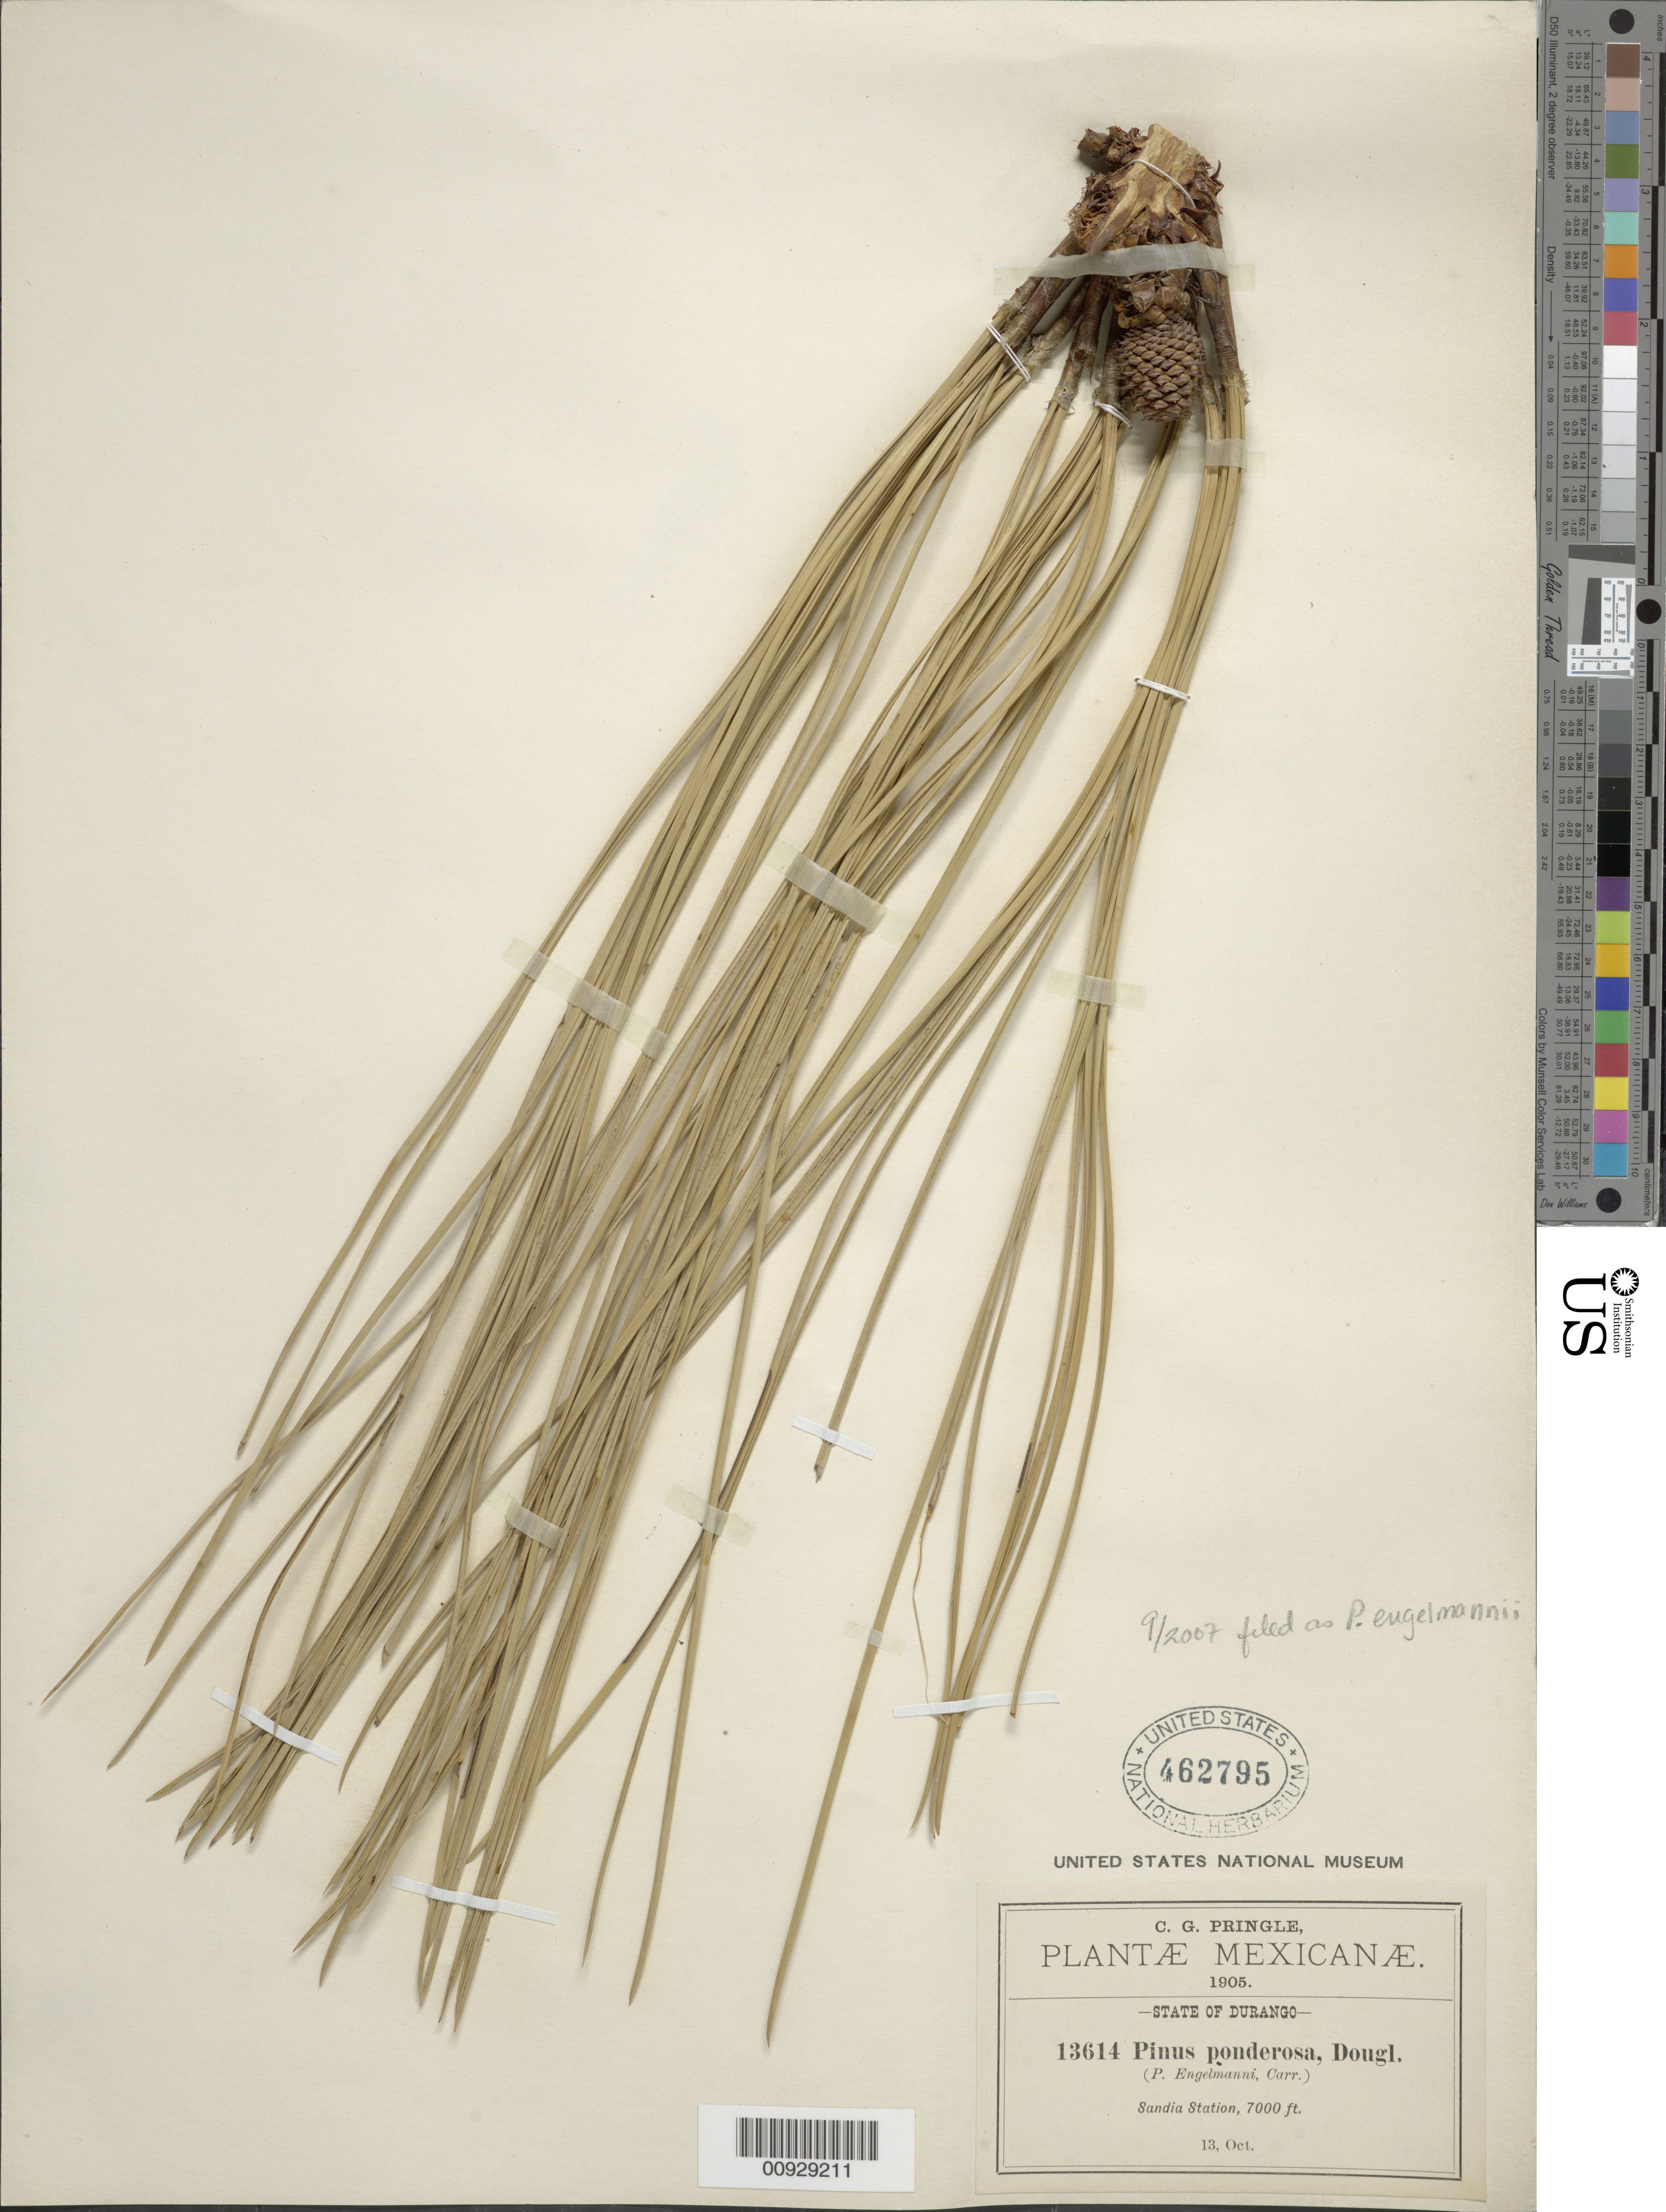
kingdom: Plantae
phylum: Tracheophyta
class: Pinopsida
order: Pinales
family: Pinaceae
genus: Pinus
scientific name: Pinus engelmannii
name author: Carrière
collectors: C. G. Pringle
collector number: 13614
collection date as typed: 13 Oct 1905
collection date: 1905-10-13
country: Mexico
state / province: Durango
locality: Sandia Station.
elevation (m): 2134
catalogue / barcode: US 462795